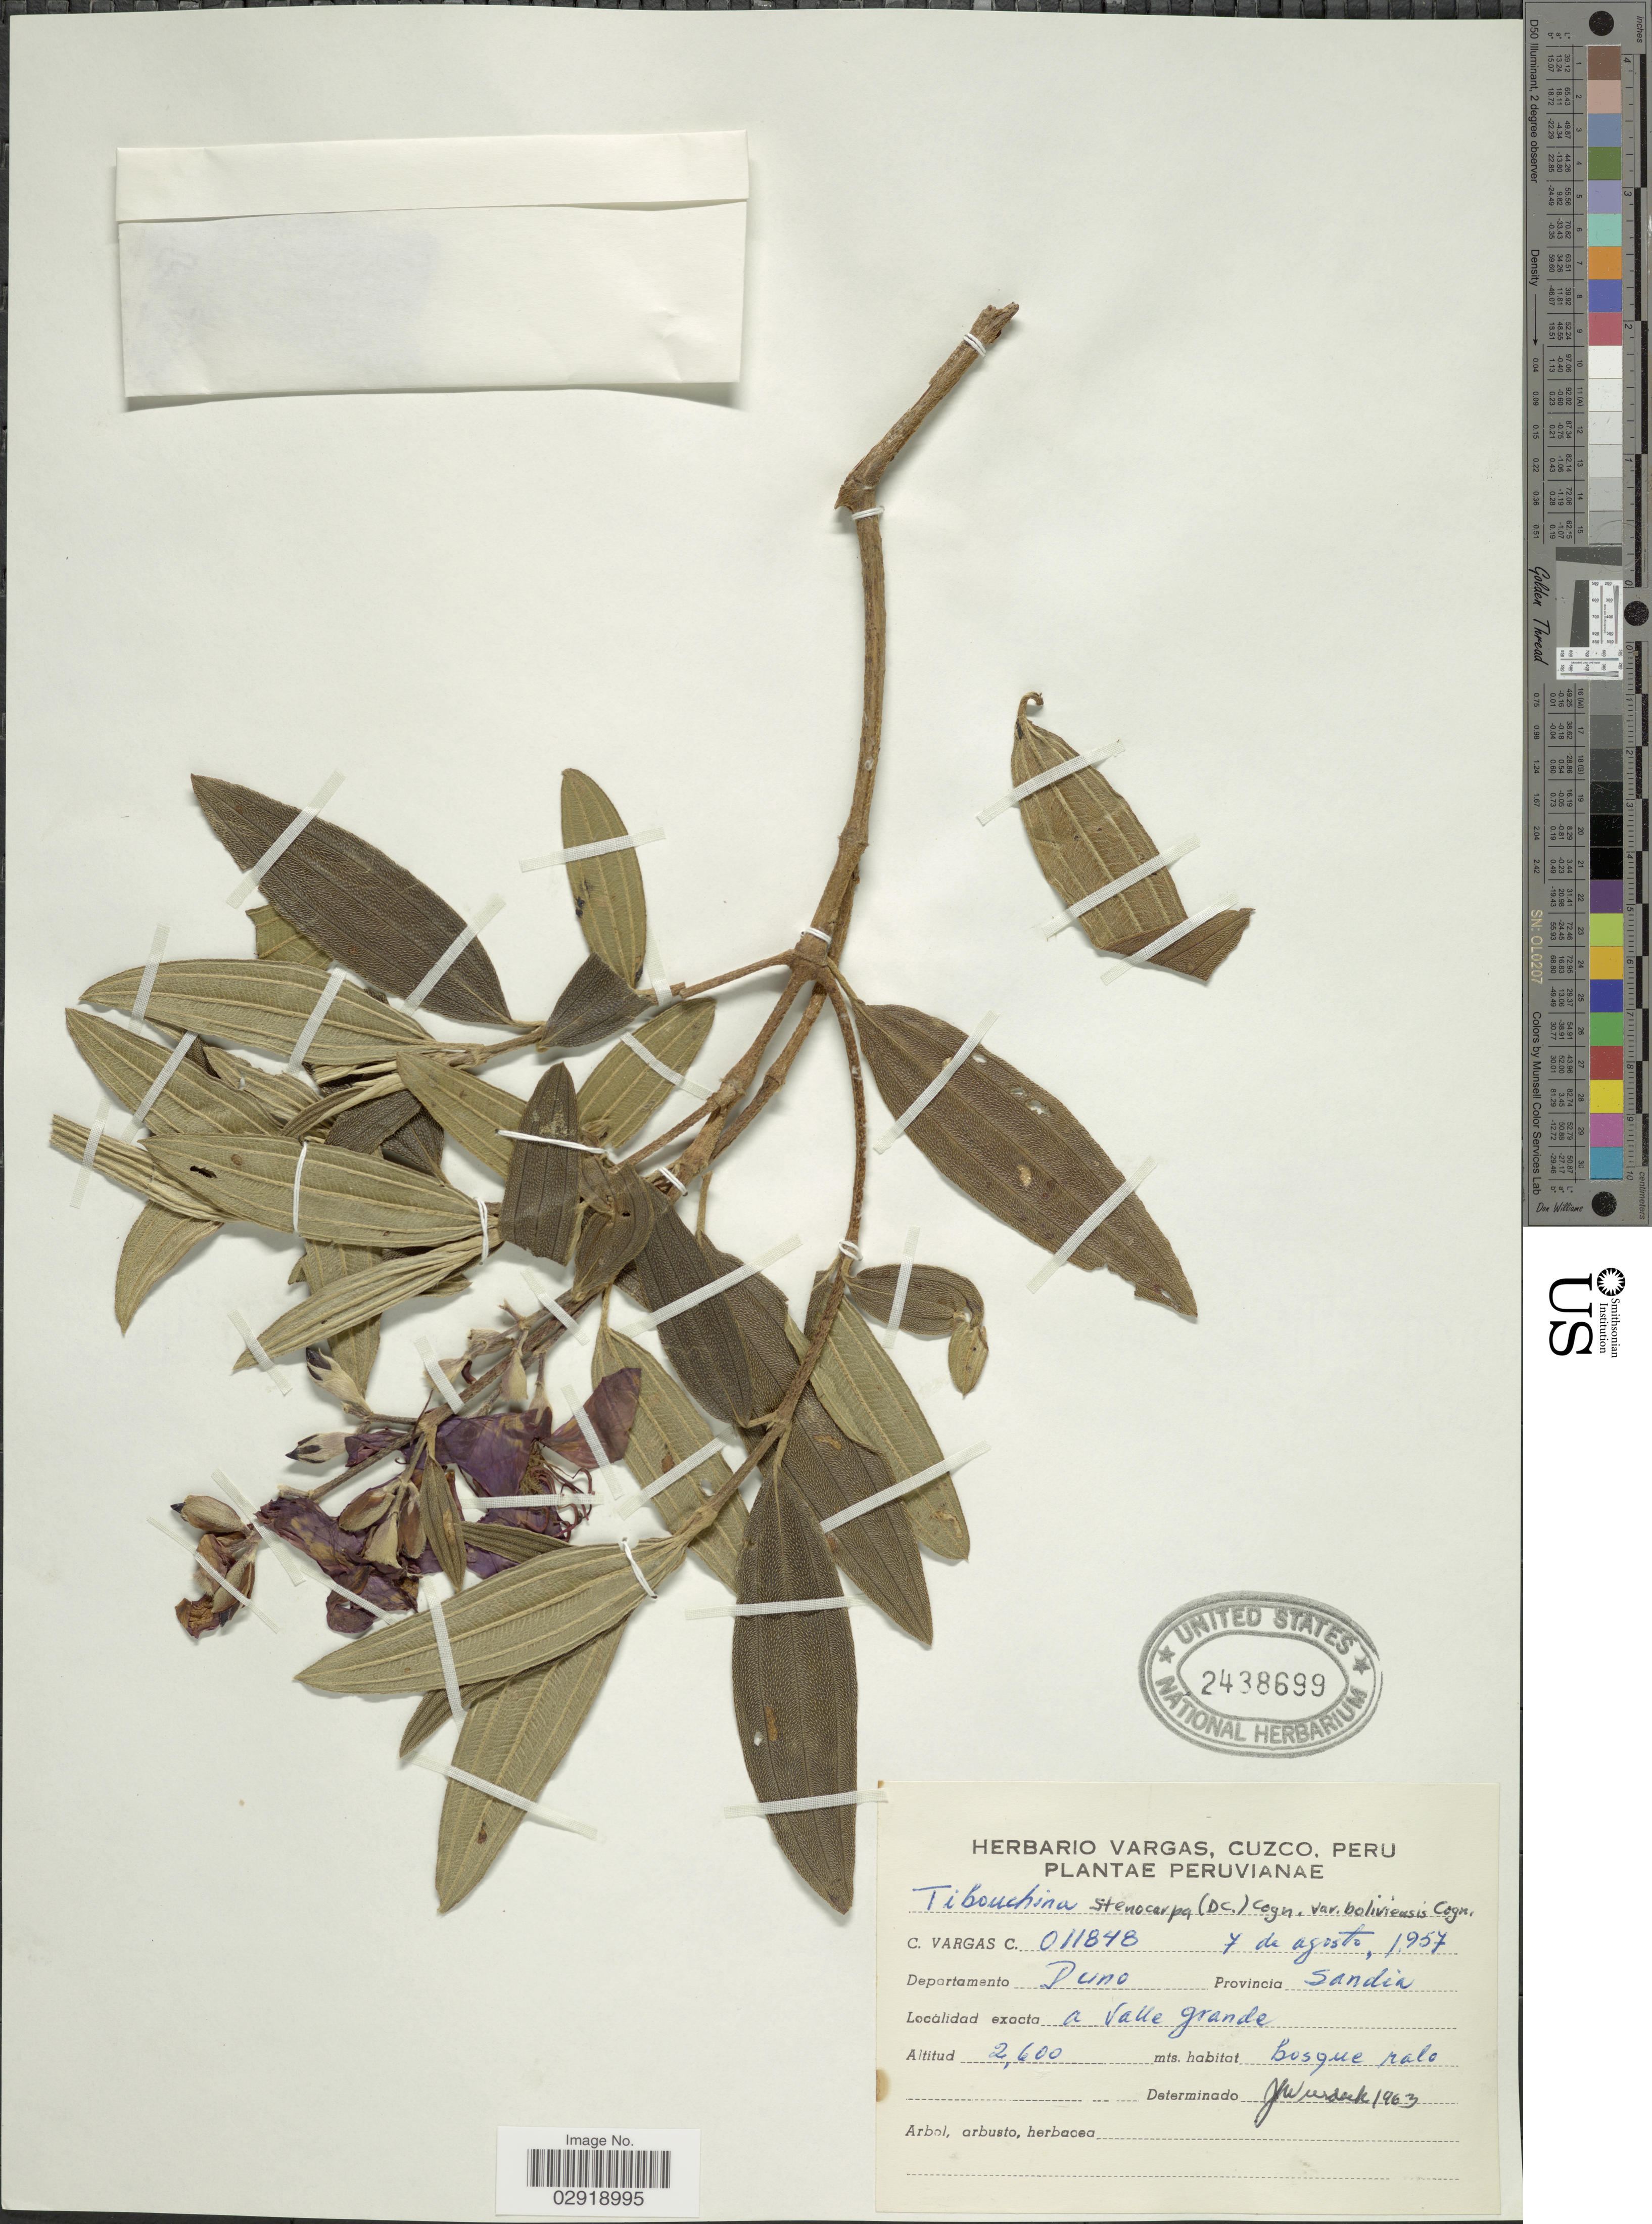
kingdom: Plantae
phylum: Tracheophyta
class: Magnoliopsida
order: Myrtales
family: Melastomataceae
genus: Pleroma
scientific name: Pleroma stenocarpum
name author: (DC.) Triana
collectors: C. Vargas Calderón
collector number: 011848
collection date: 1957-08-07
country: Peru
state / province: Puno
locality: Departamento Puno Provincia Sandia. A Valle grande.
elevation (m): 2600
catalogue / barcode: US 2438699